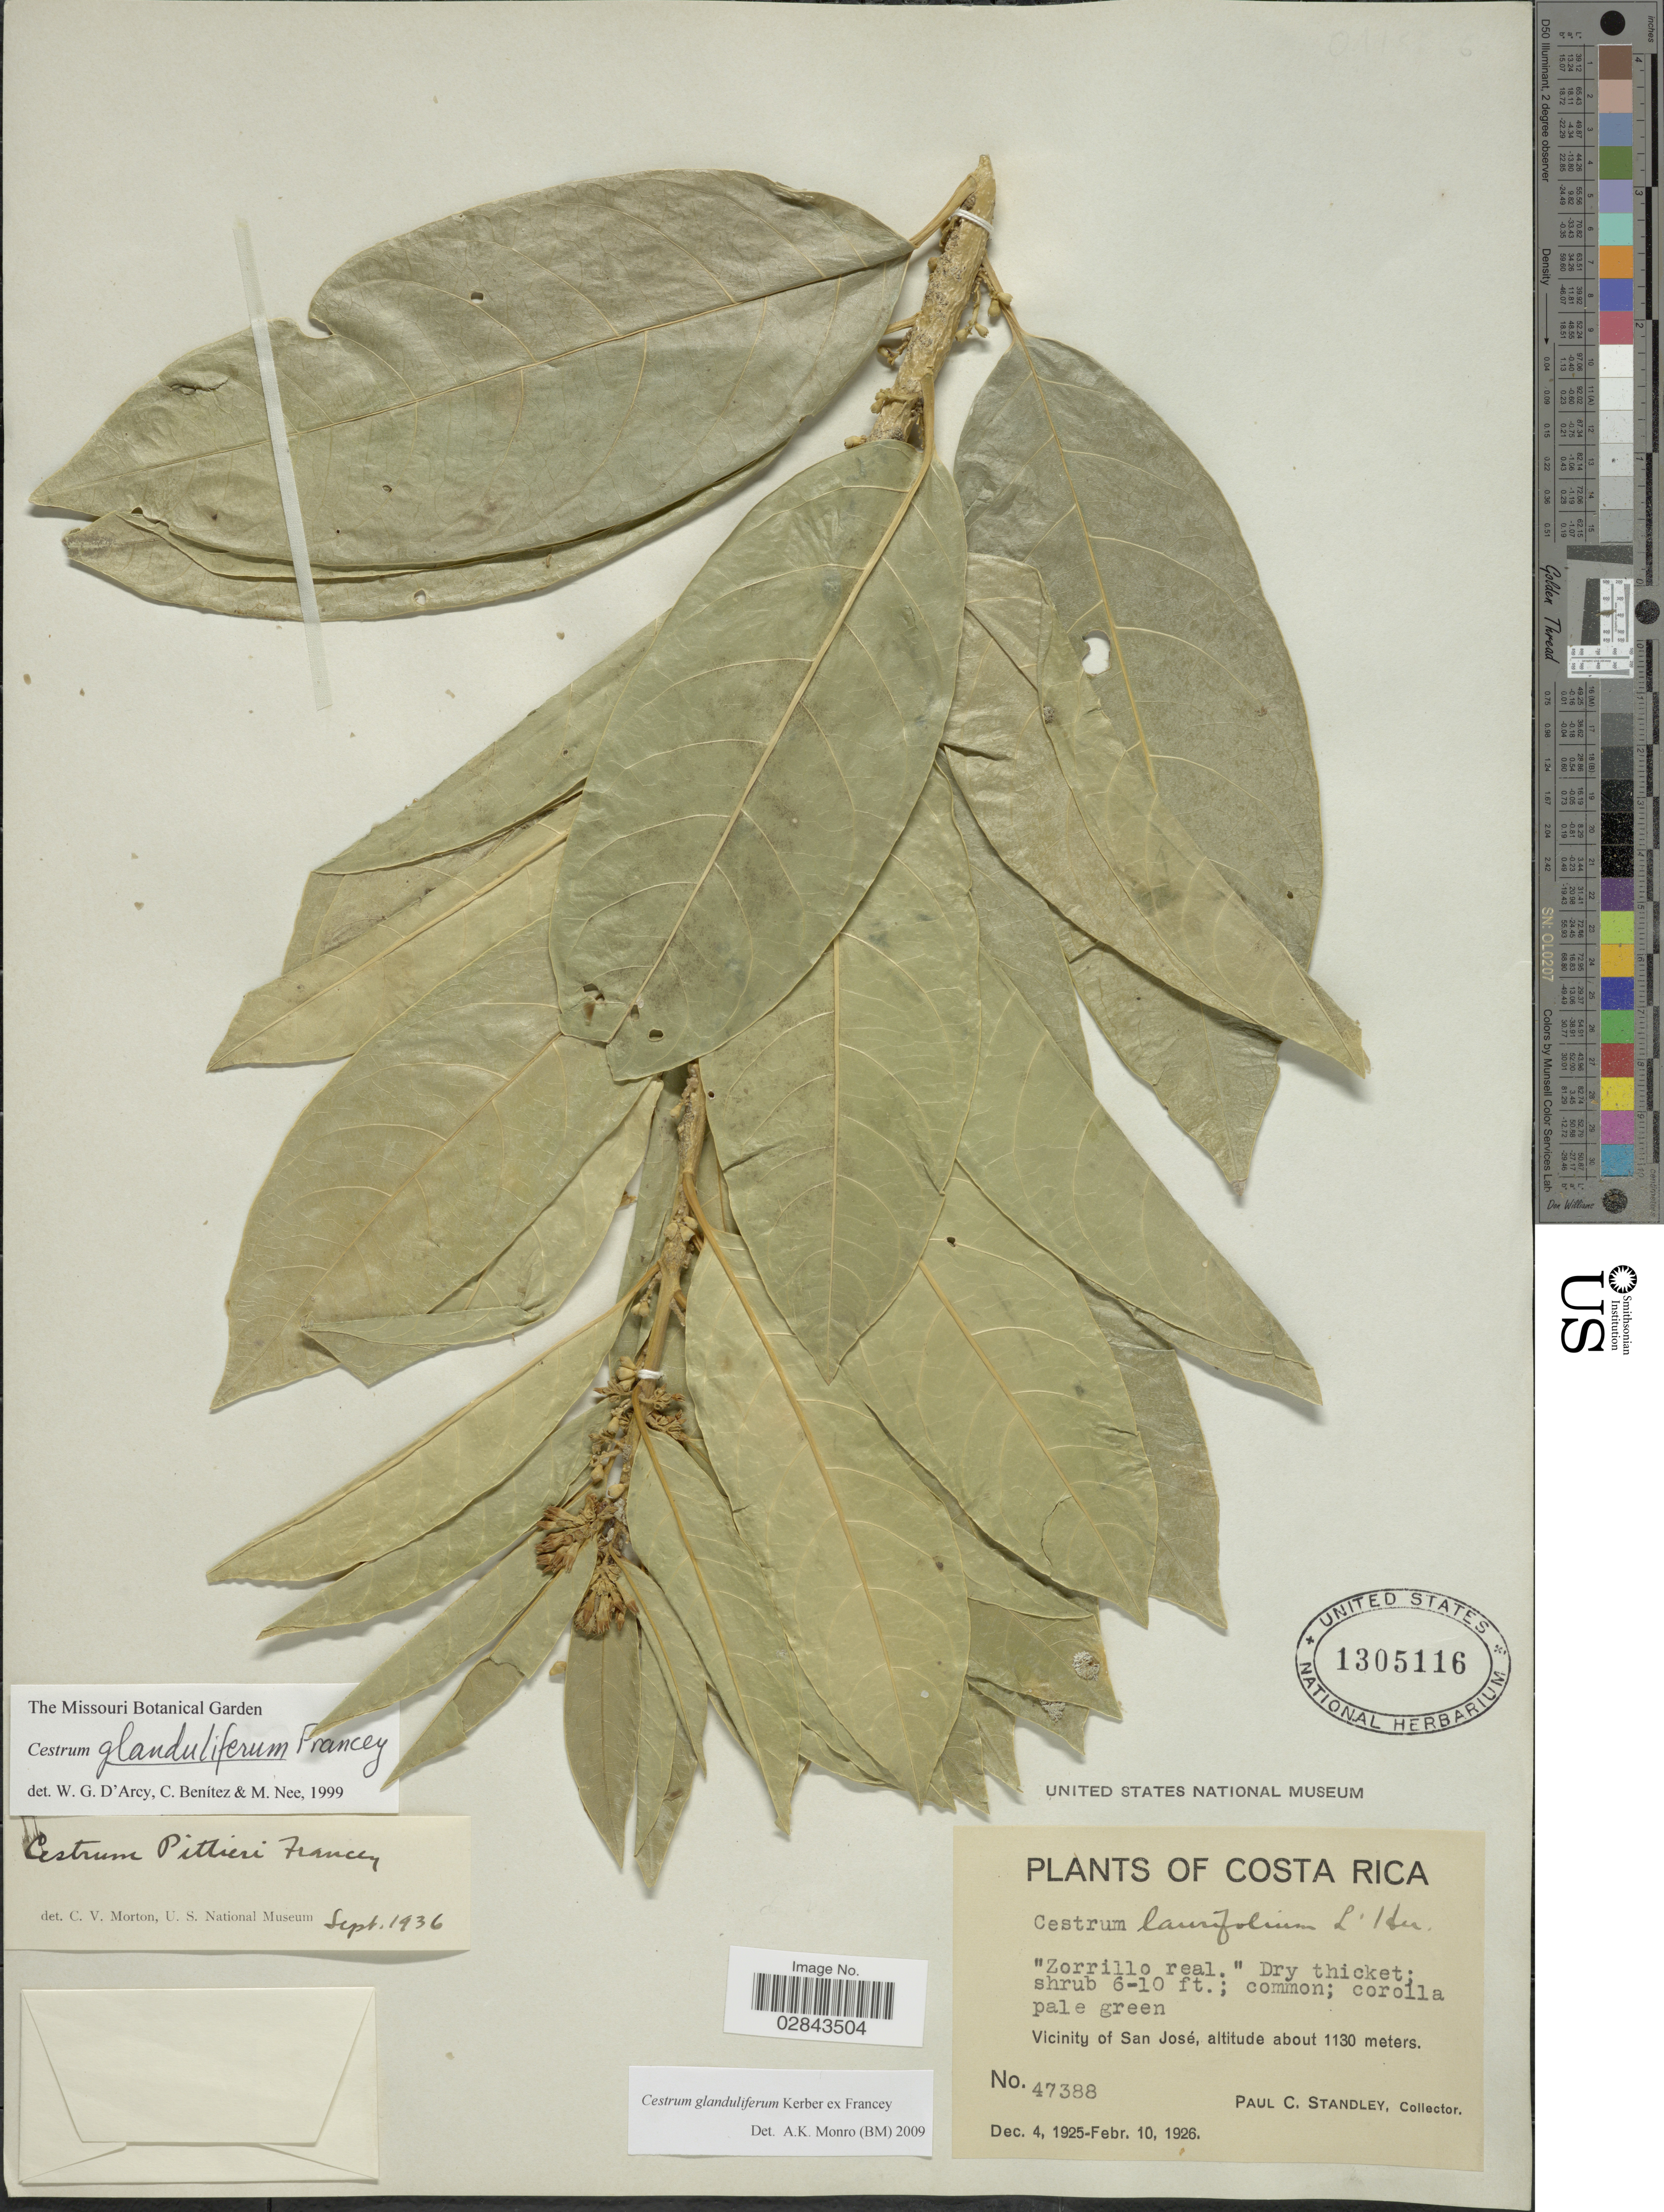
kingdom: Plantae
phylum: Tracheophyta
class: Magnoliopsida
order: Solanales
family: Solanaceae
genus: Cestrum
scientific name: Cestrum glanduliferum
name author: Kerber ex Francey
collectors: P. C. Standley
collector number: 47388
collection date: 1925-12-04/1926-02-10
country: Costa Rica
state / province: San José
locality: Vicinity of San José.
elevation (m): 1130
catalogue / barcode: US 1305116